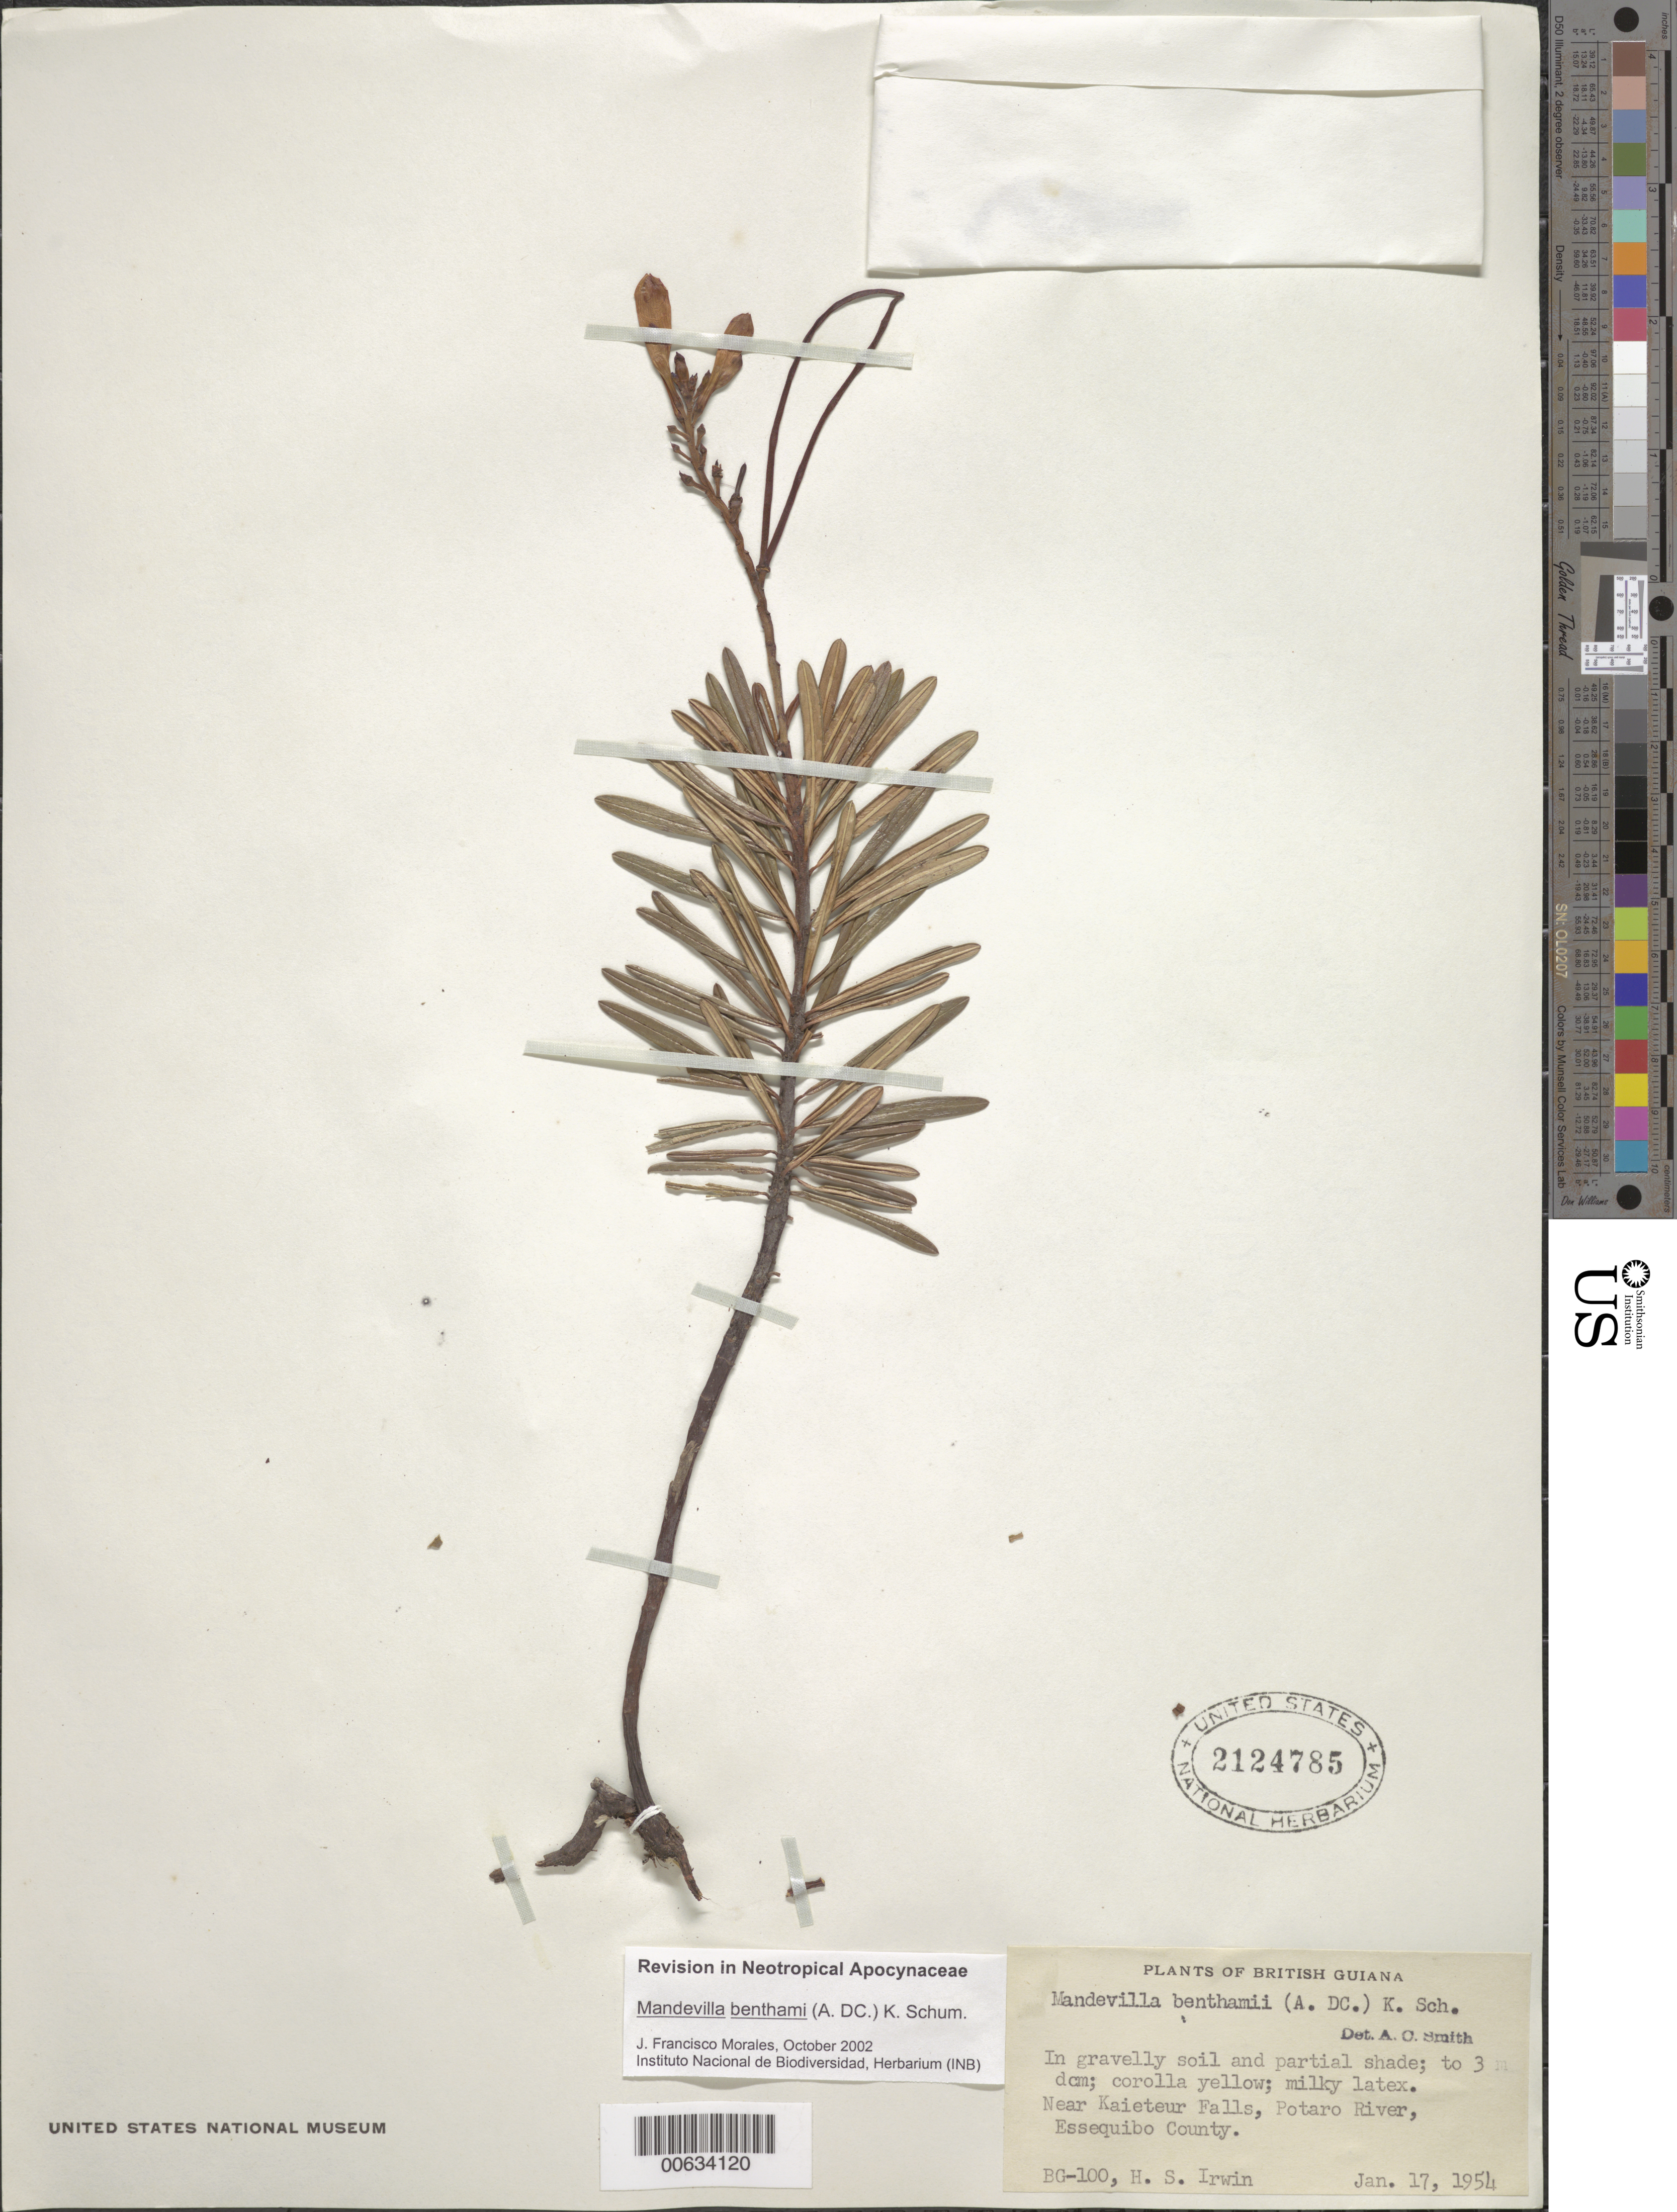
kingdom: Plantae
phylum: Tracheophyta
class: Magnoliopsida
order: Gentianales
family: Apocynaceae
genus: Mandevilla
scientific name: Mandevilla benthamii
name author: (A. DC.) K. Schum.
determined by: Morales, J. F.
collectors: H. Irwin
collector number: BG 100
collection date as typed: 17-Jan-54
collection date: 1954-01-17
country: Guyana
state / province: Potaro-Siparuni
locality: Kaieteur Falls, Potaro River, Essequibo County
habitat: In gravelly soil and partial shade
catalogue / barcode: US 2124785